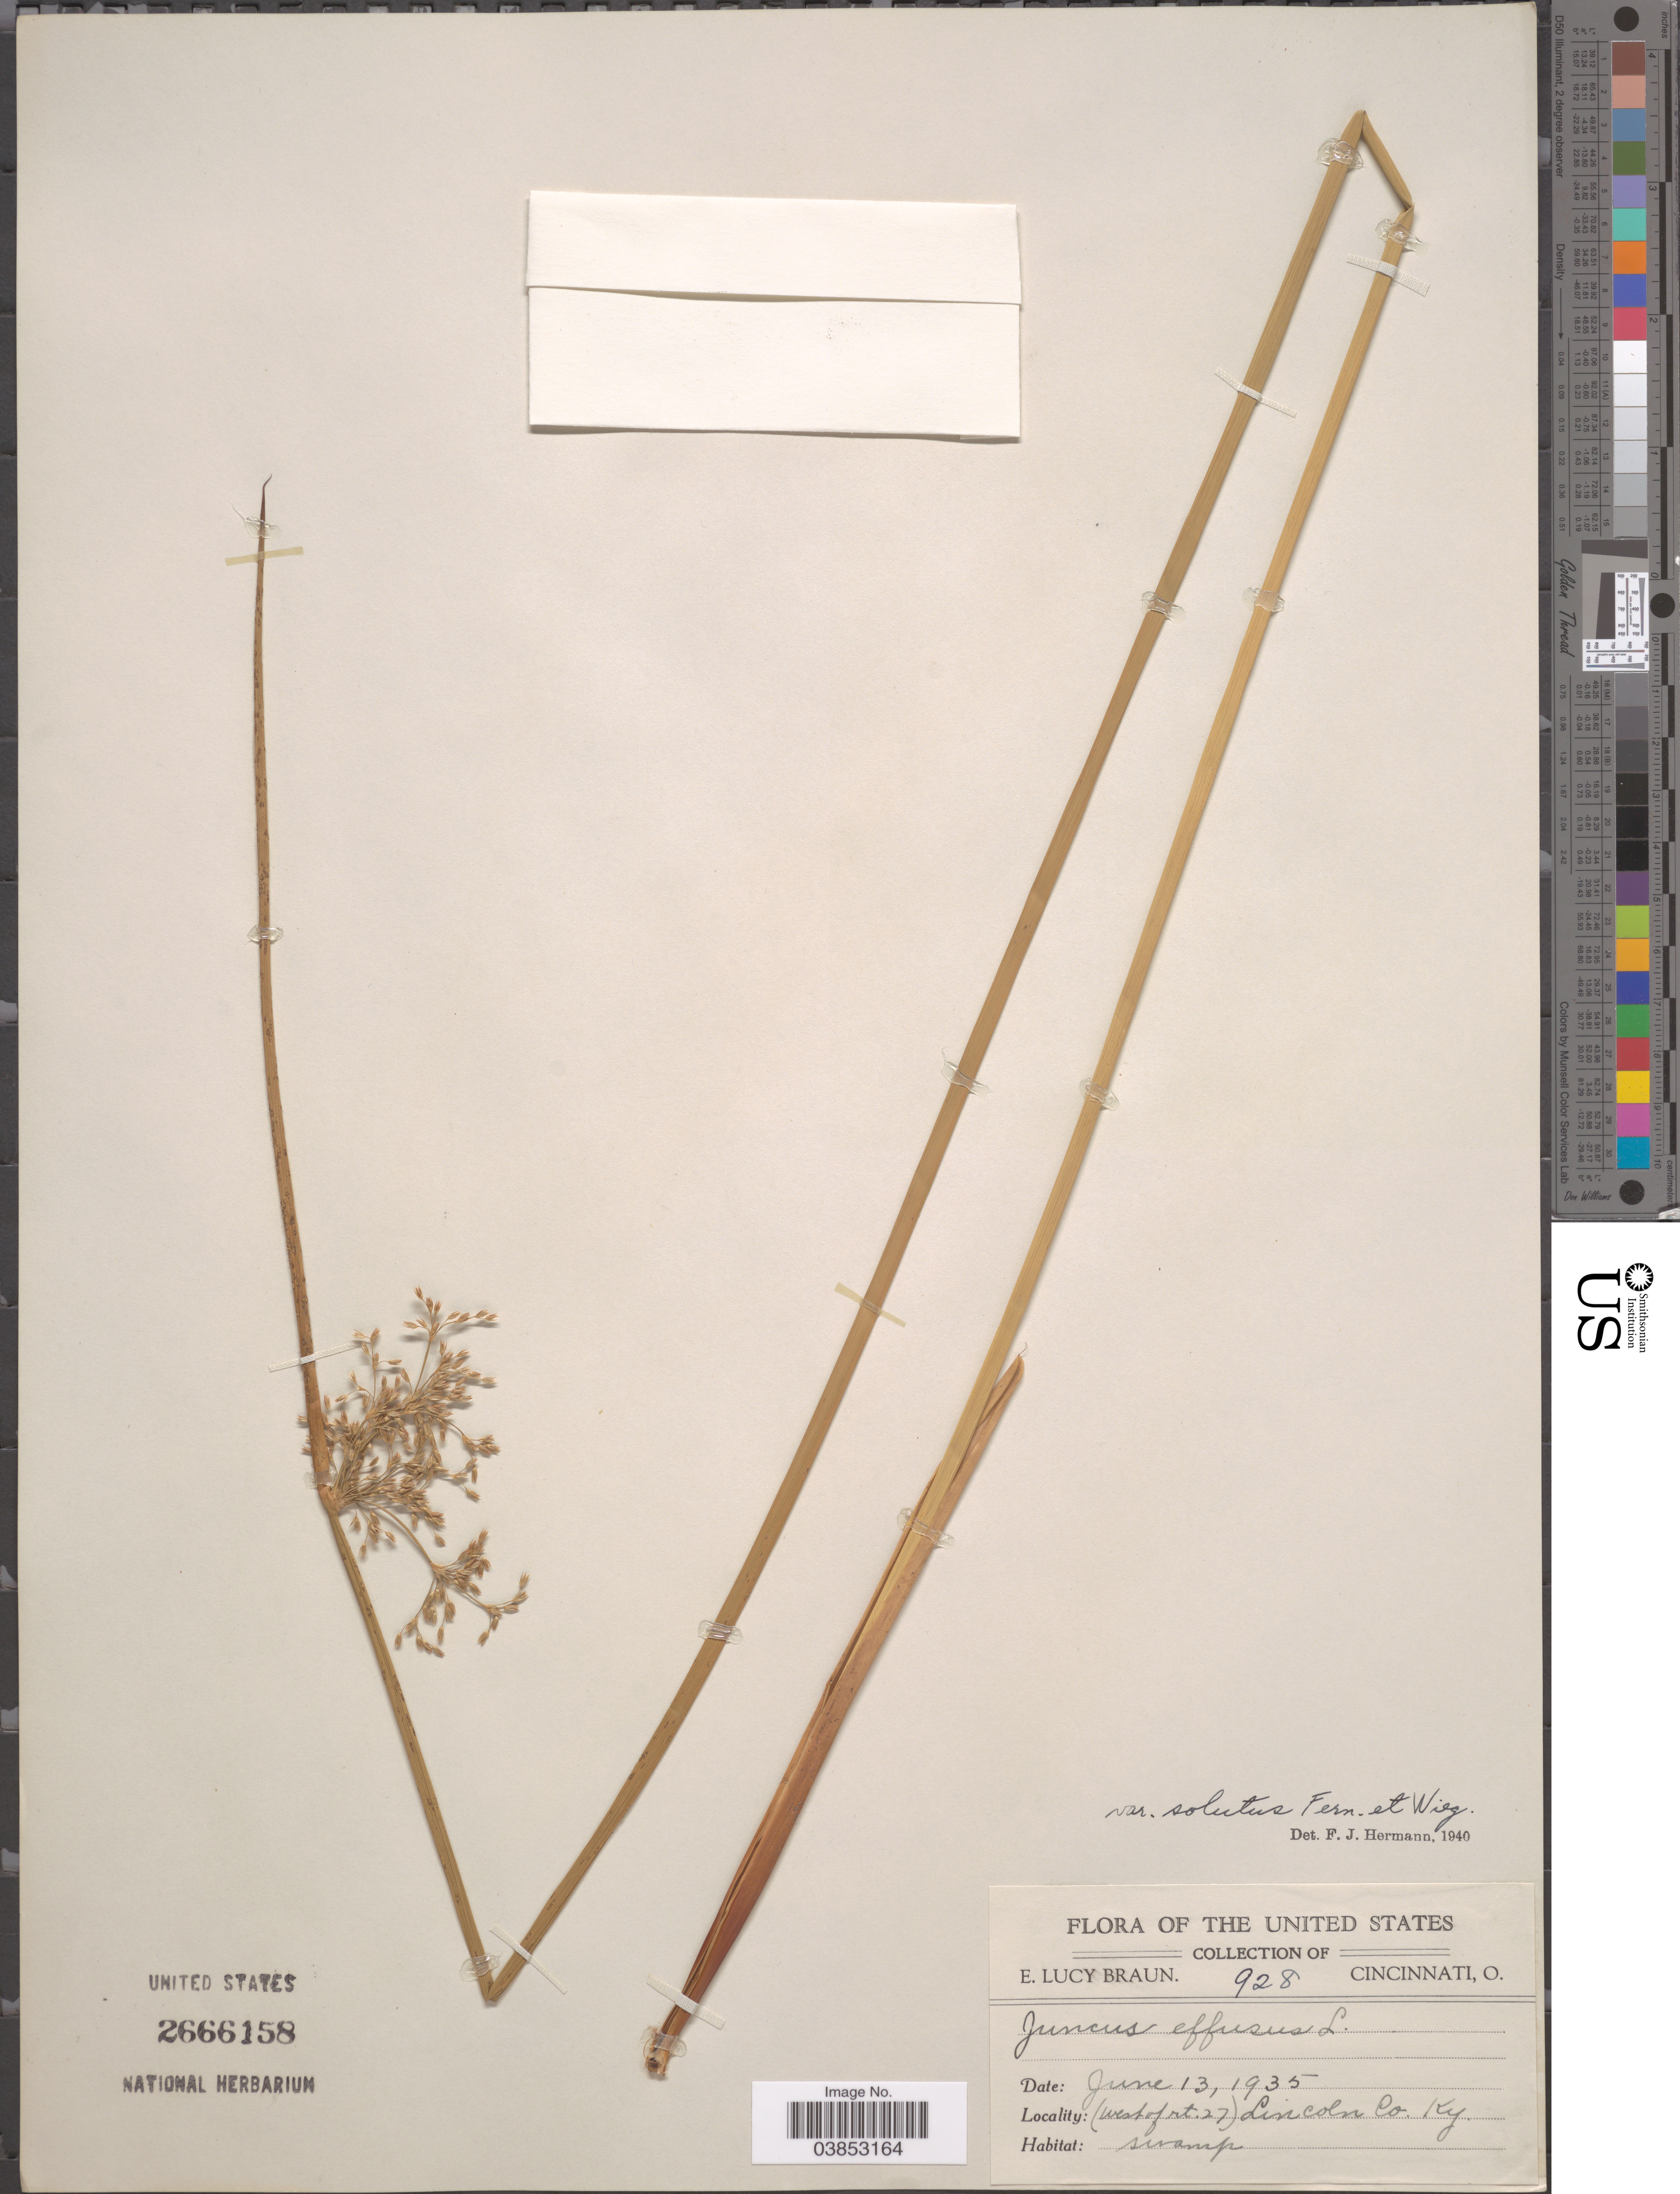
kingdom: Plantae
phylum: Tracheophyta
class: Liliopsida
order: Poales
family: Juncaceae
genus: Juncus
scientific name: Juncus effusus subsp. solutus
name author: (Fernald & Wiegand) Hämet-Ahti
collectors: E. L. Braun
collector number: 928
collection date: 1935-06-13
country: United States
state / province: Kentucky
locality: (west of rt. 27) Lincoln Co.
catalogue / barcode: US 2666158